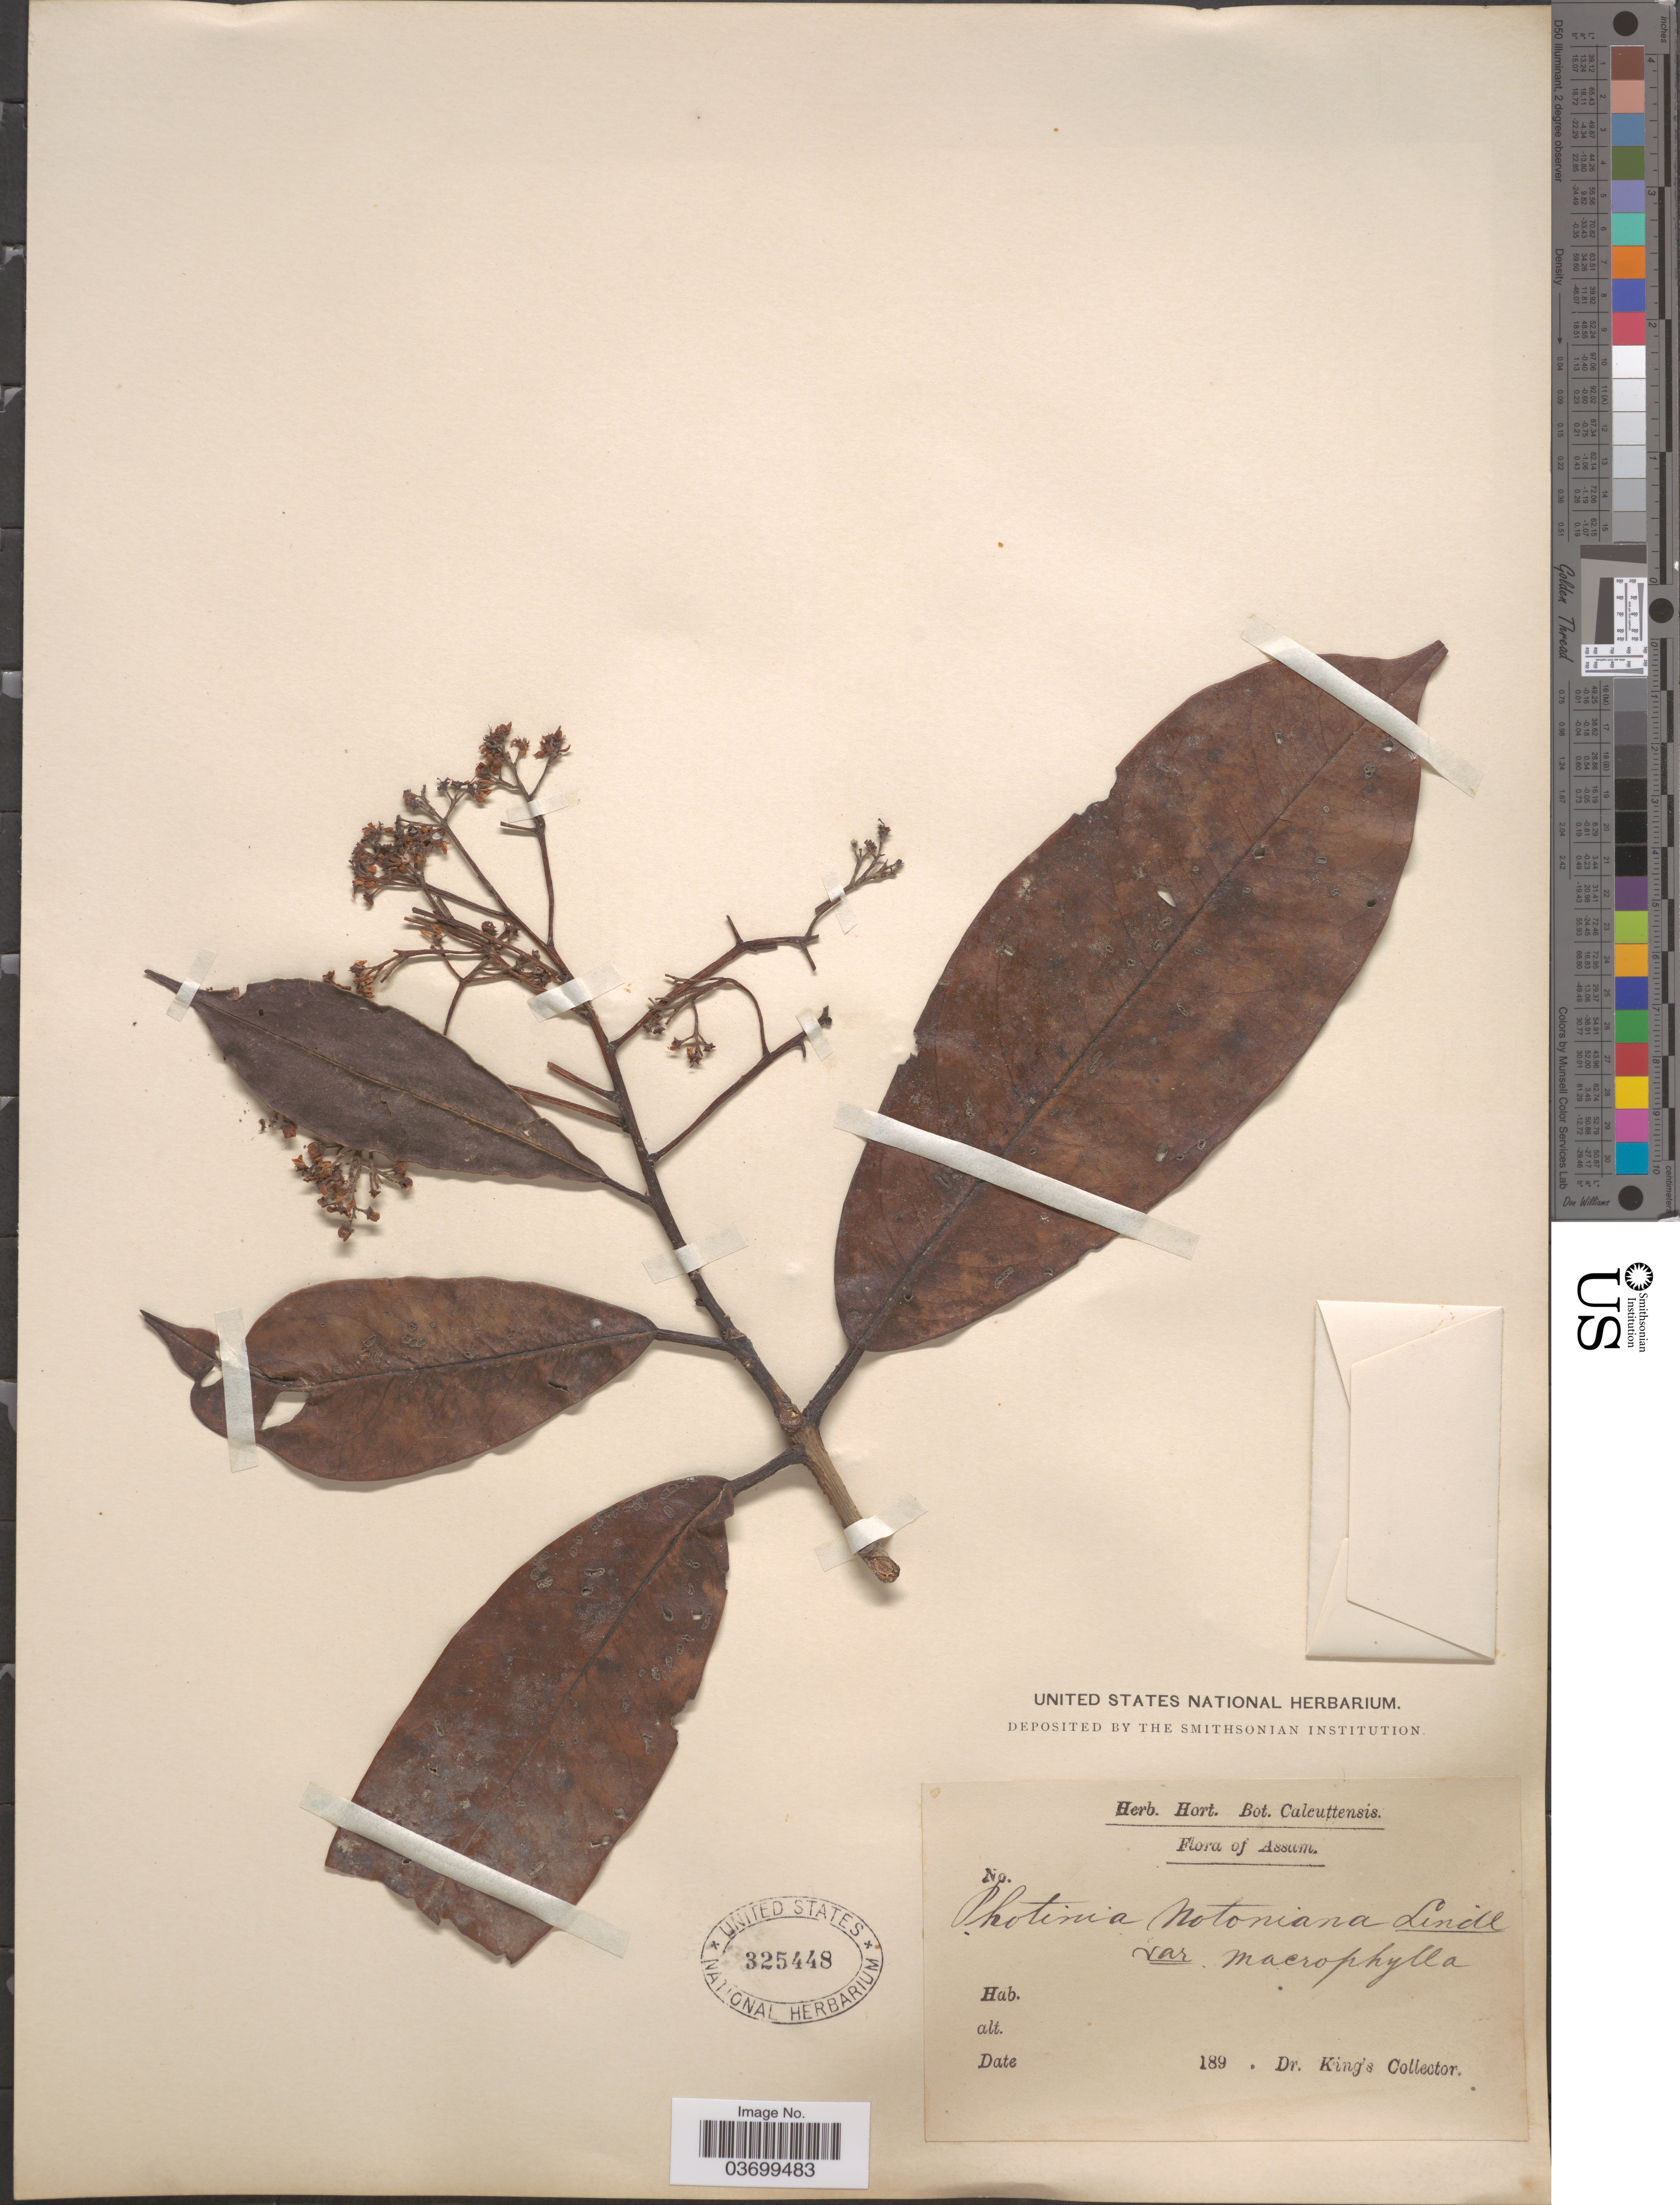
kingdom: Plantae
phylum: Tracheophyta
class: Magnoliopsida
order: Rosales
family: Rosaceae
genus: Photinia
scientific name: Photinia notoniana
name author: Wight & Arn.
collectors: Dr. King's collector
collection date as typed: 189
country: India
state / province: Assam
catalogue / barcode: US 325448